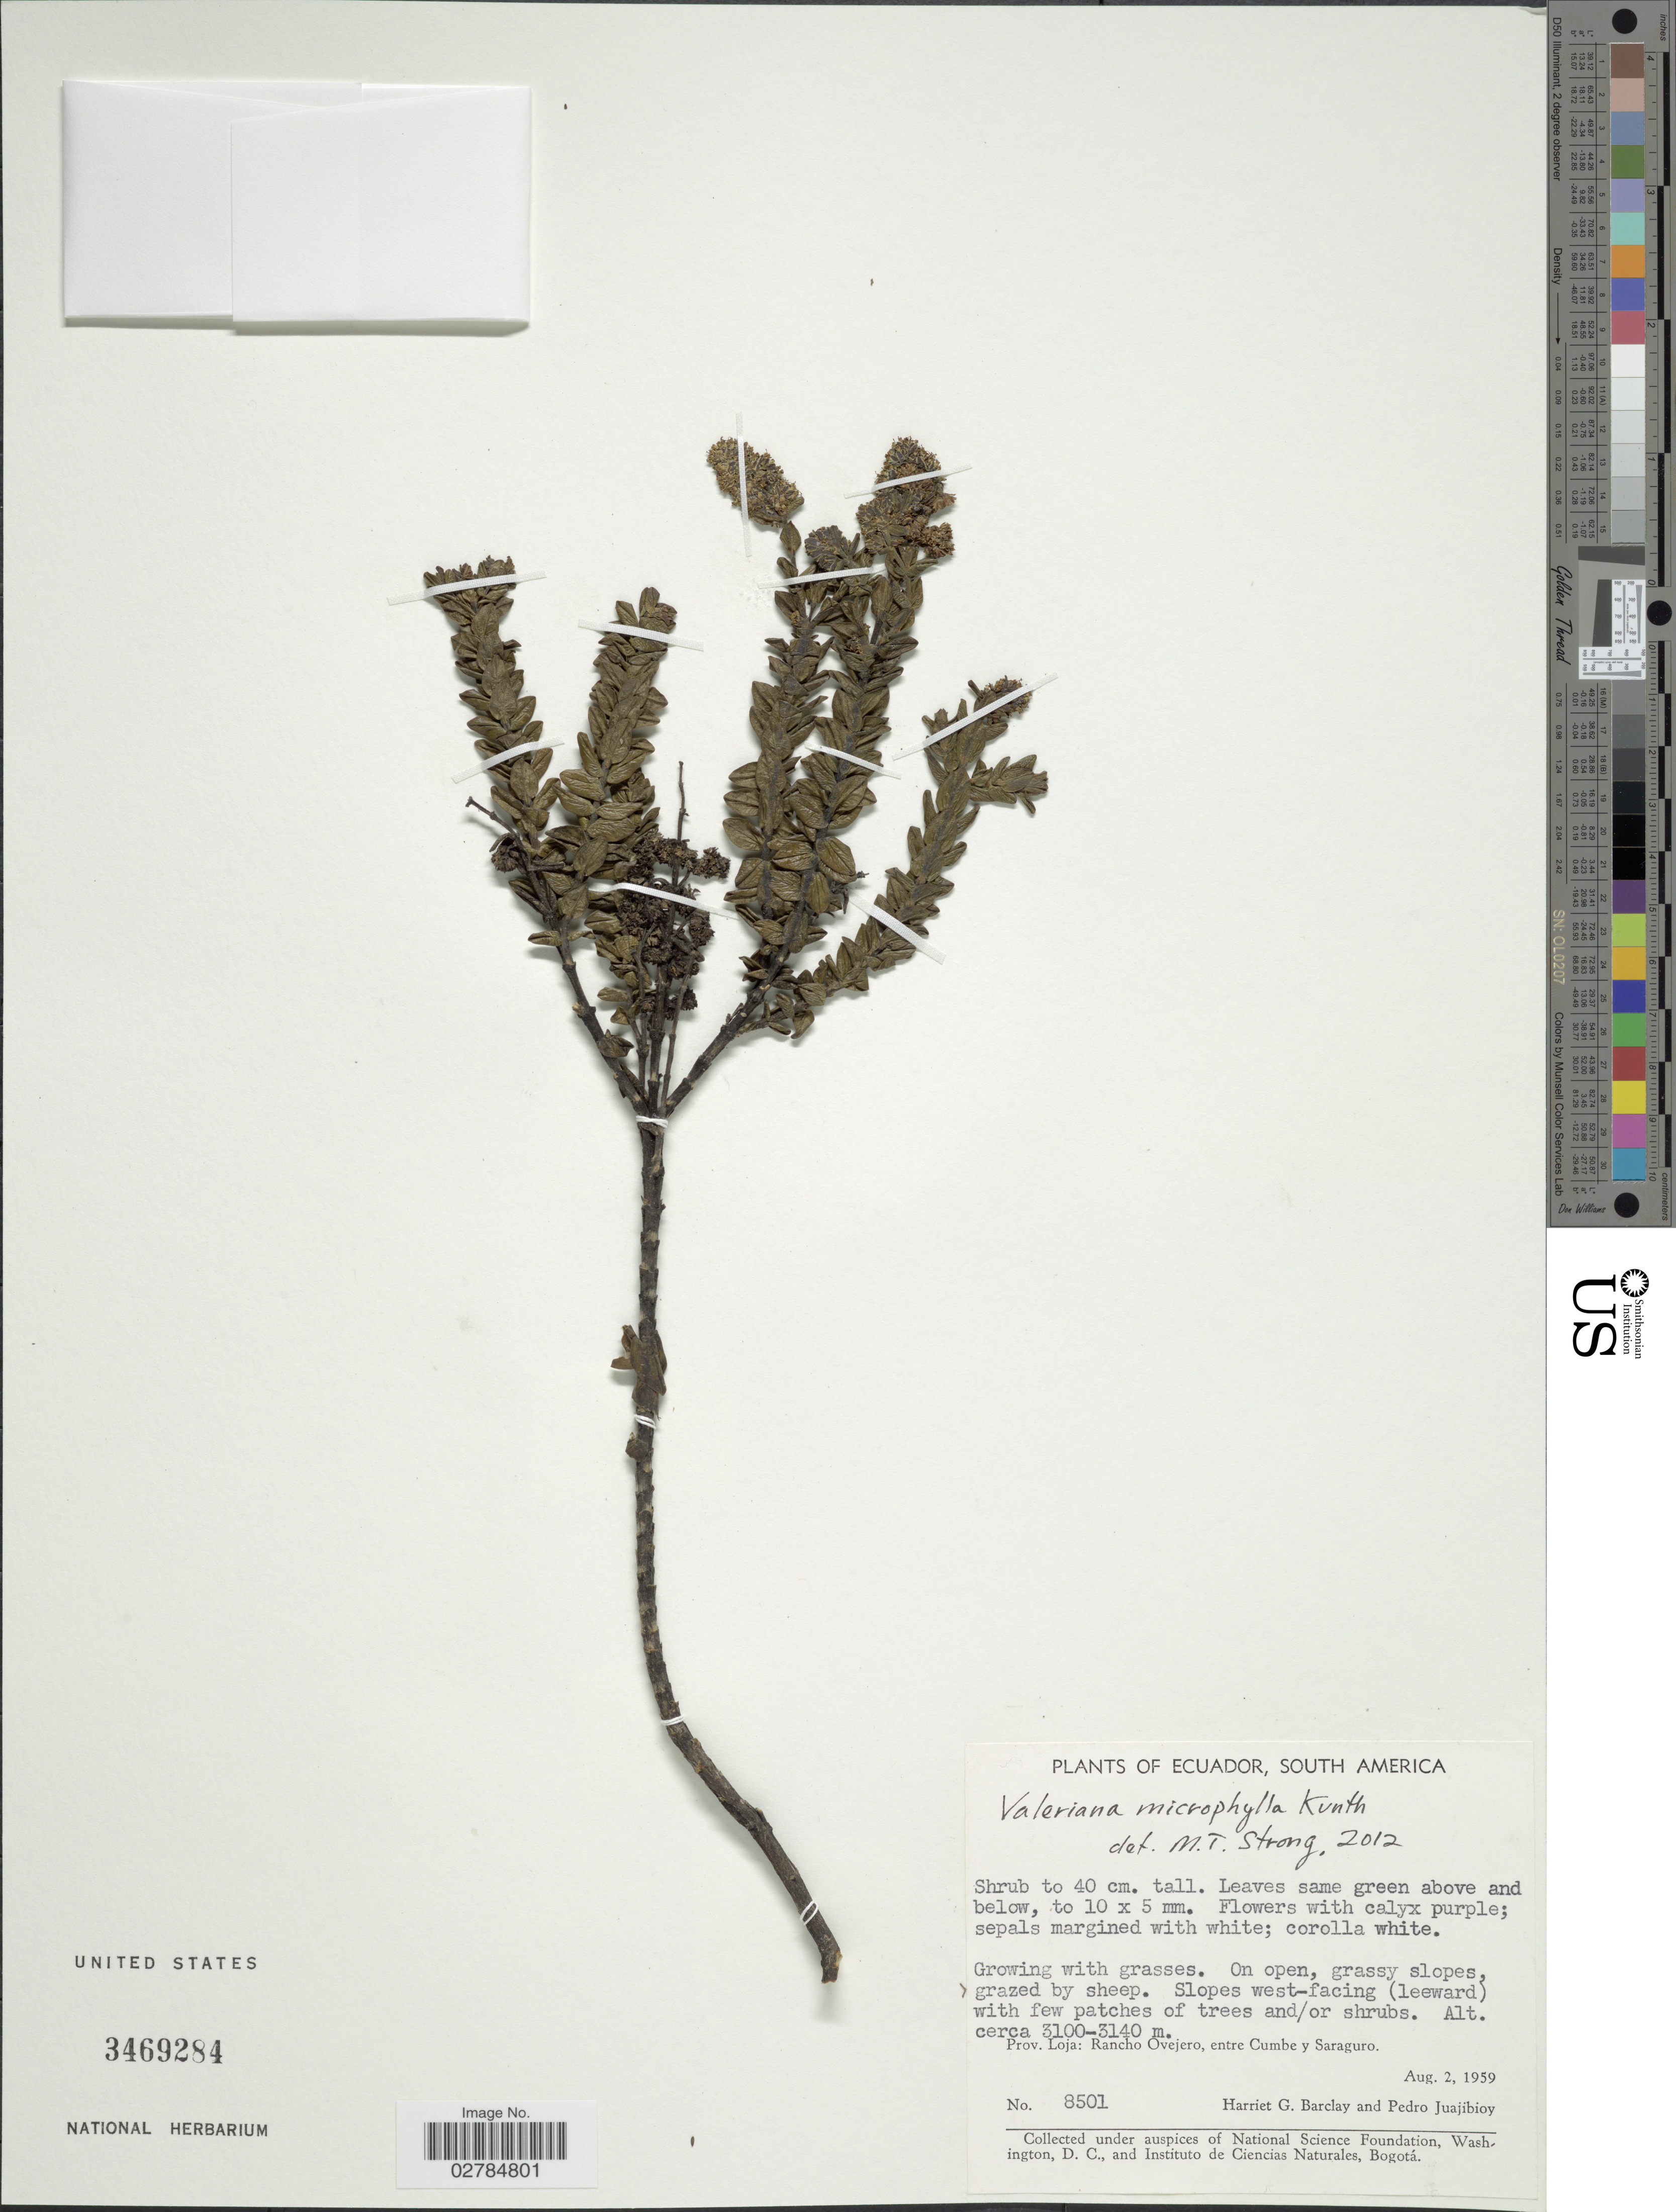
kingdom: Plantae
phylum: Tracheophyta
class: Magnoliopsida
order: Dipsacales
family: Caprifoliaceae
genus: Valeriana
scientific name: Valeriana microphylla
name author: Kunth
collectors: H. G. Barclay & P. Juajibioy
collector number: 8501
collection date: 1959-08-02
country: Ecuador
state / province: Loja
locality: Rancho Ovejero, entre Cumbe y Saraguro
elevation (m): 3100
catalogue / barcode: US 3469284